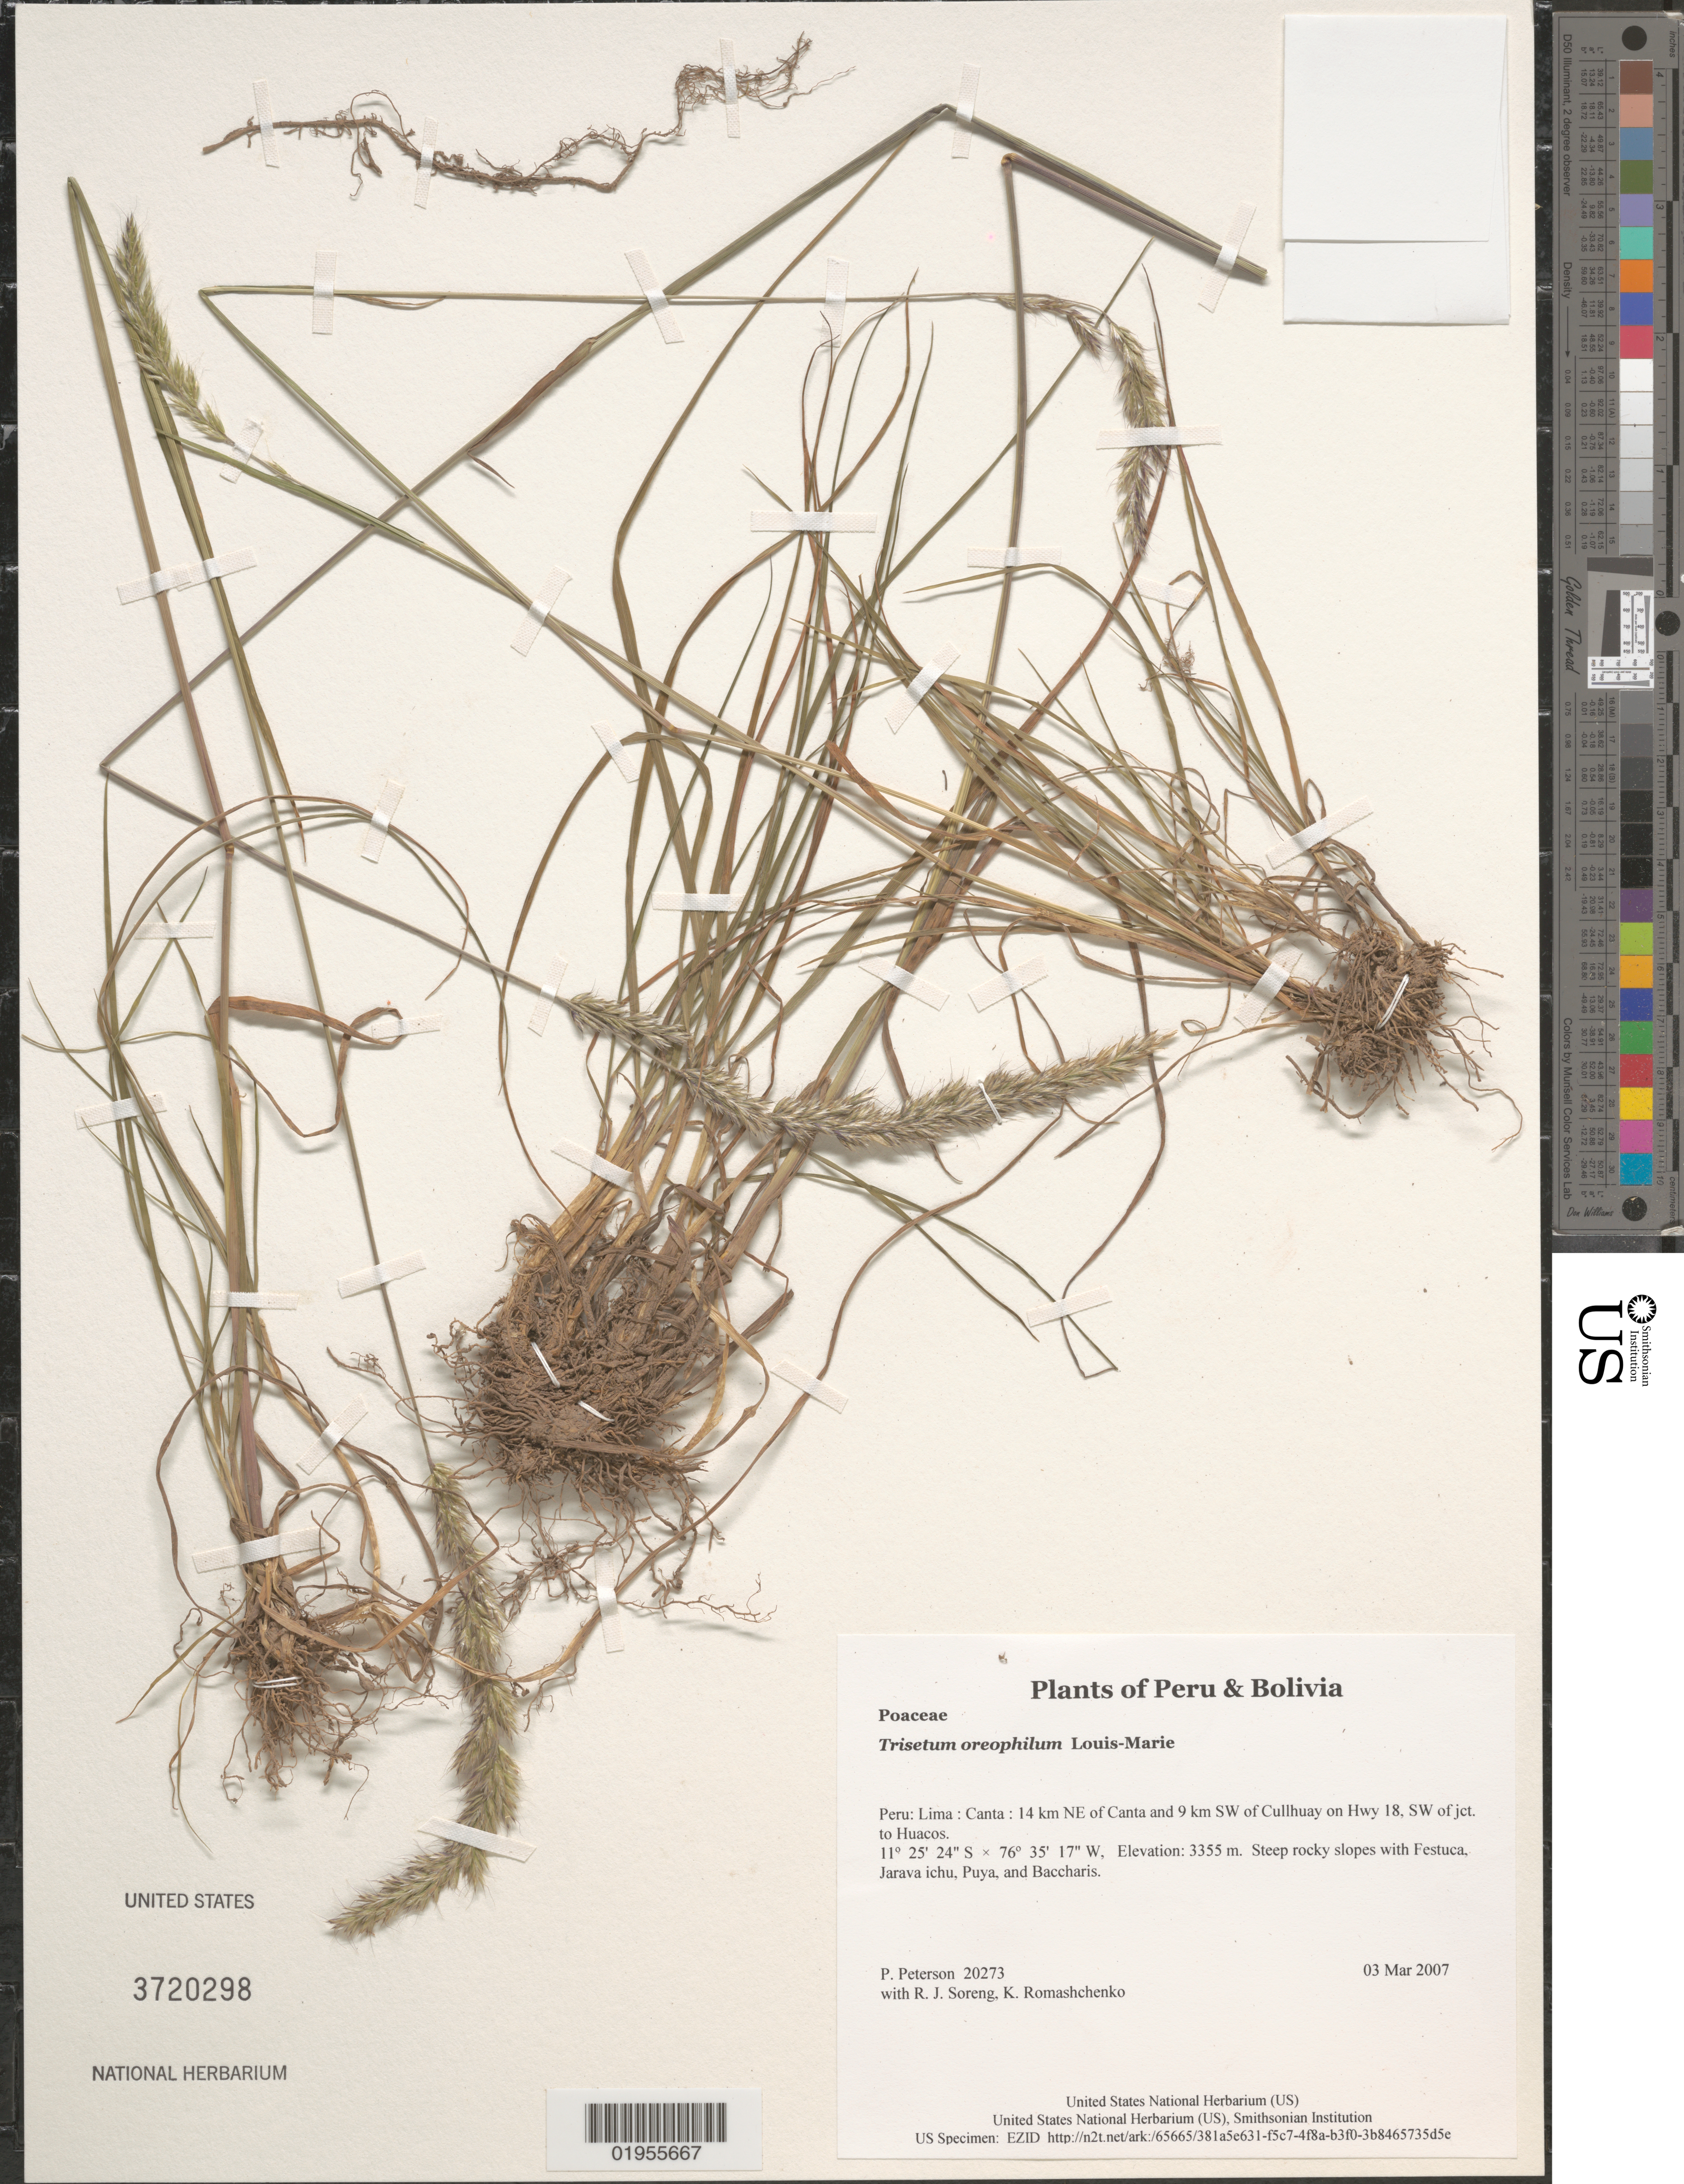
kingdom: Plantae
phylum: Tracheophyta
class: Liliopsida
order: Poales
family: Poaceae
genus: Trisetum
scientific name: Trisetum oreophilum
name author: Louis-Marie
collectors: P. M. Peterson, R. J. Soreng & K. Romashchenko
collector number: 20273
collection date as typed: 03 Mar 2007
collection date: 2007-03-03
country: Peru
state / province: Lima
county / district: Canta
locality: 14 km NE of Canta and 9 km SW of Cullhuay on Hwy 18, SW of jct. to Huacos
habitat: Steep rocky slopes with Festuca, Jarava ichu, Puya, and Baccharis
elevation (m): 3355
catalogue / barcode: US 3720298